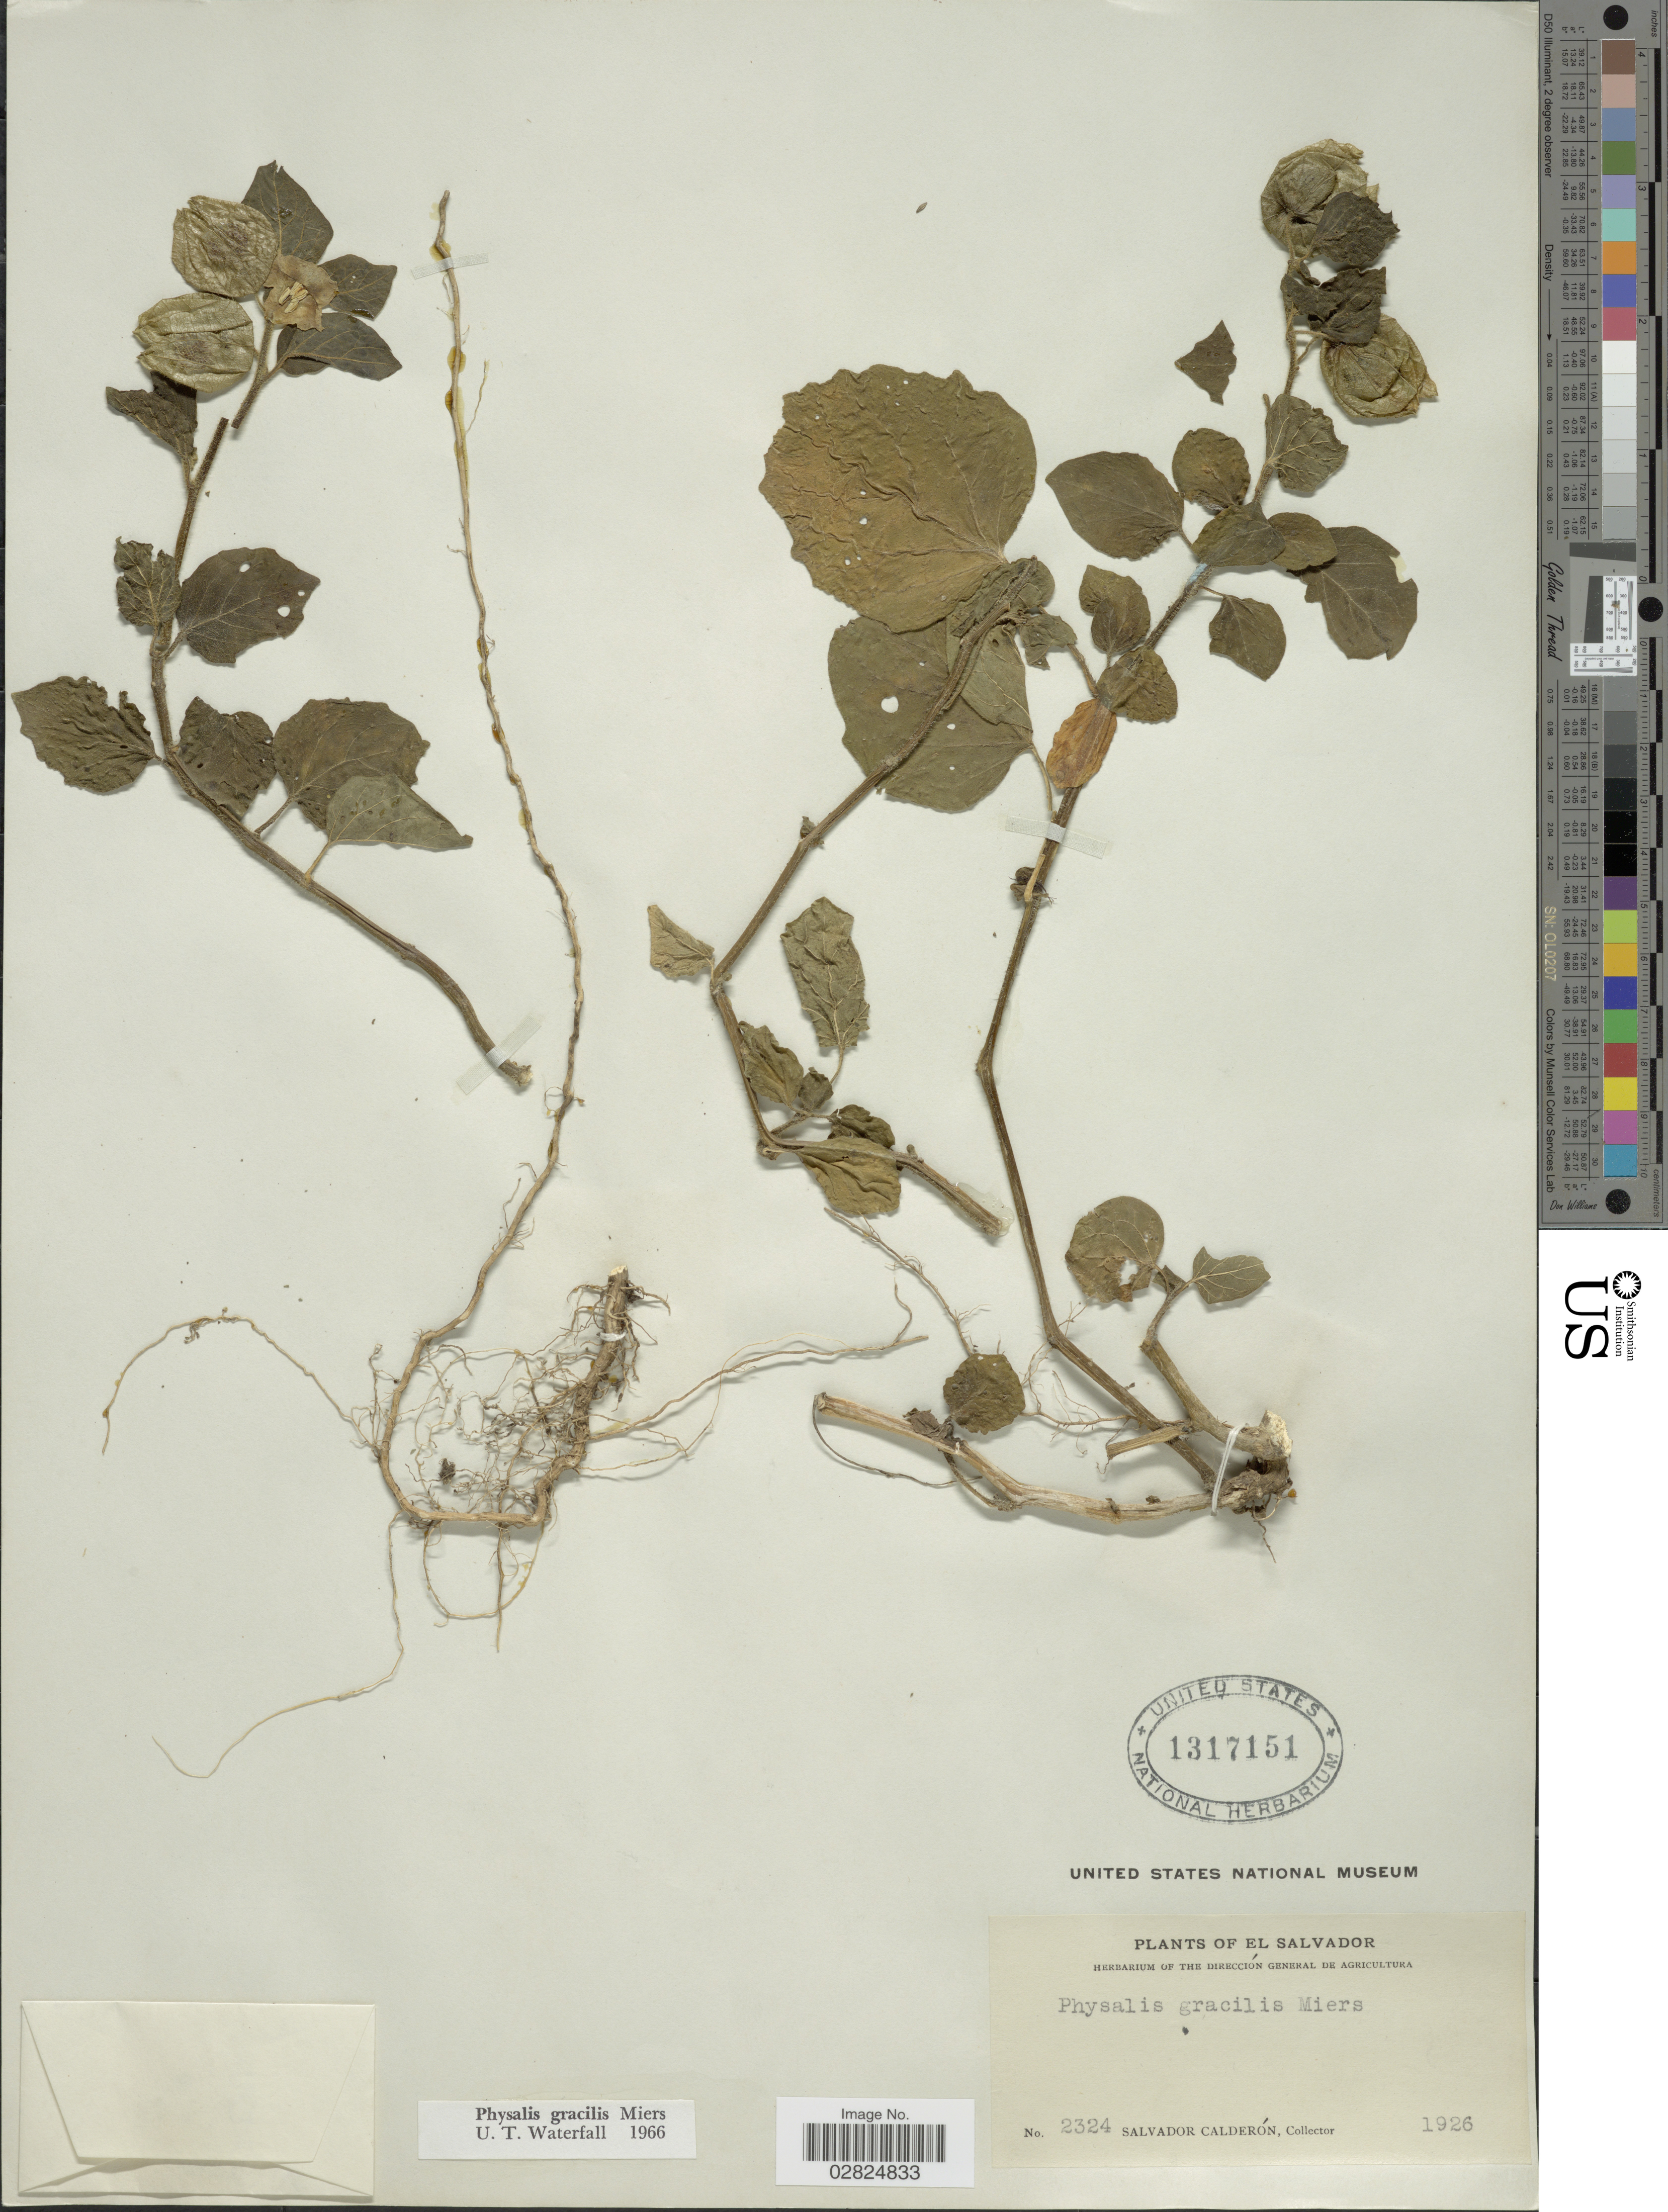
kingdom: Plantae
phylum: Tracheophyta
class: Magnoliopsida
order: Solanales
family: Solanaceae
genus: Physalis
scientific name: Physalis gracilis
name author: Miers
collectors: S. Calderón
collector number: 2324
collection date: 1926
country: El Salvador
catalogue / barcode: US 1317151